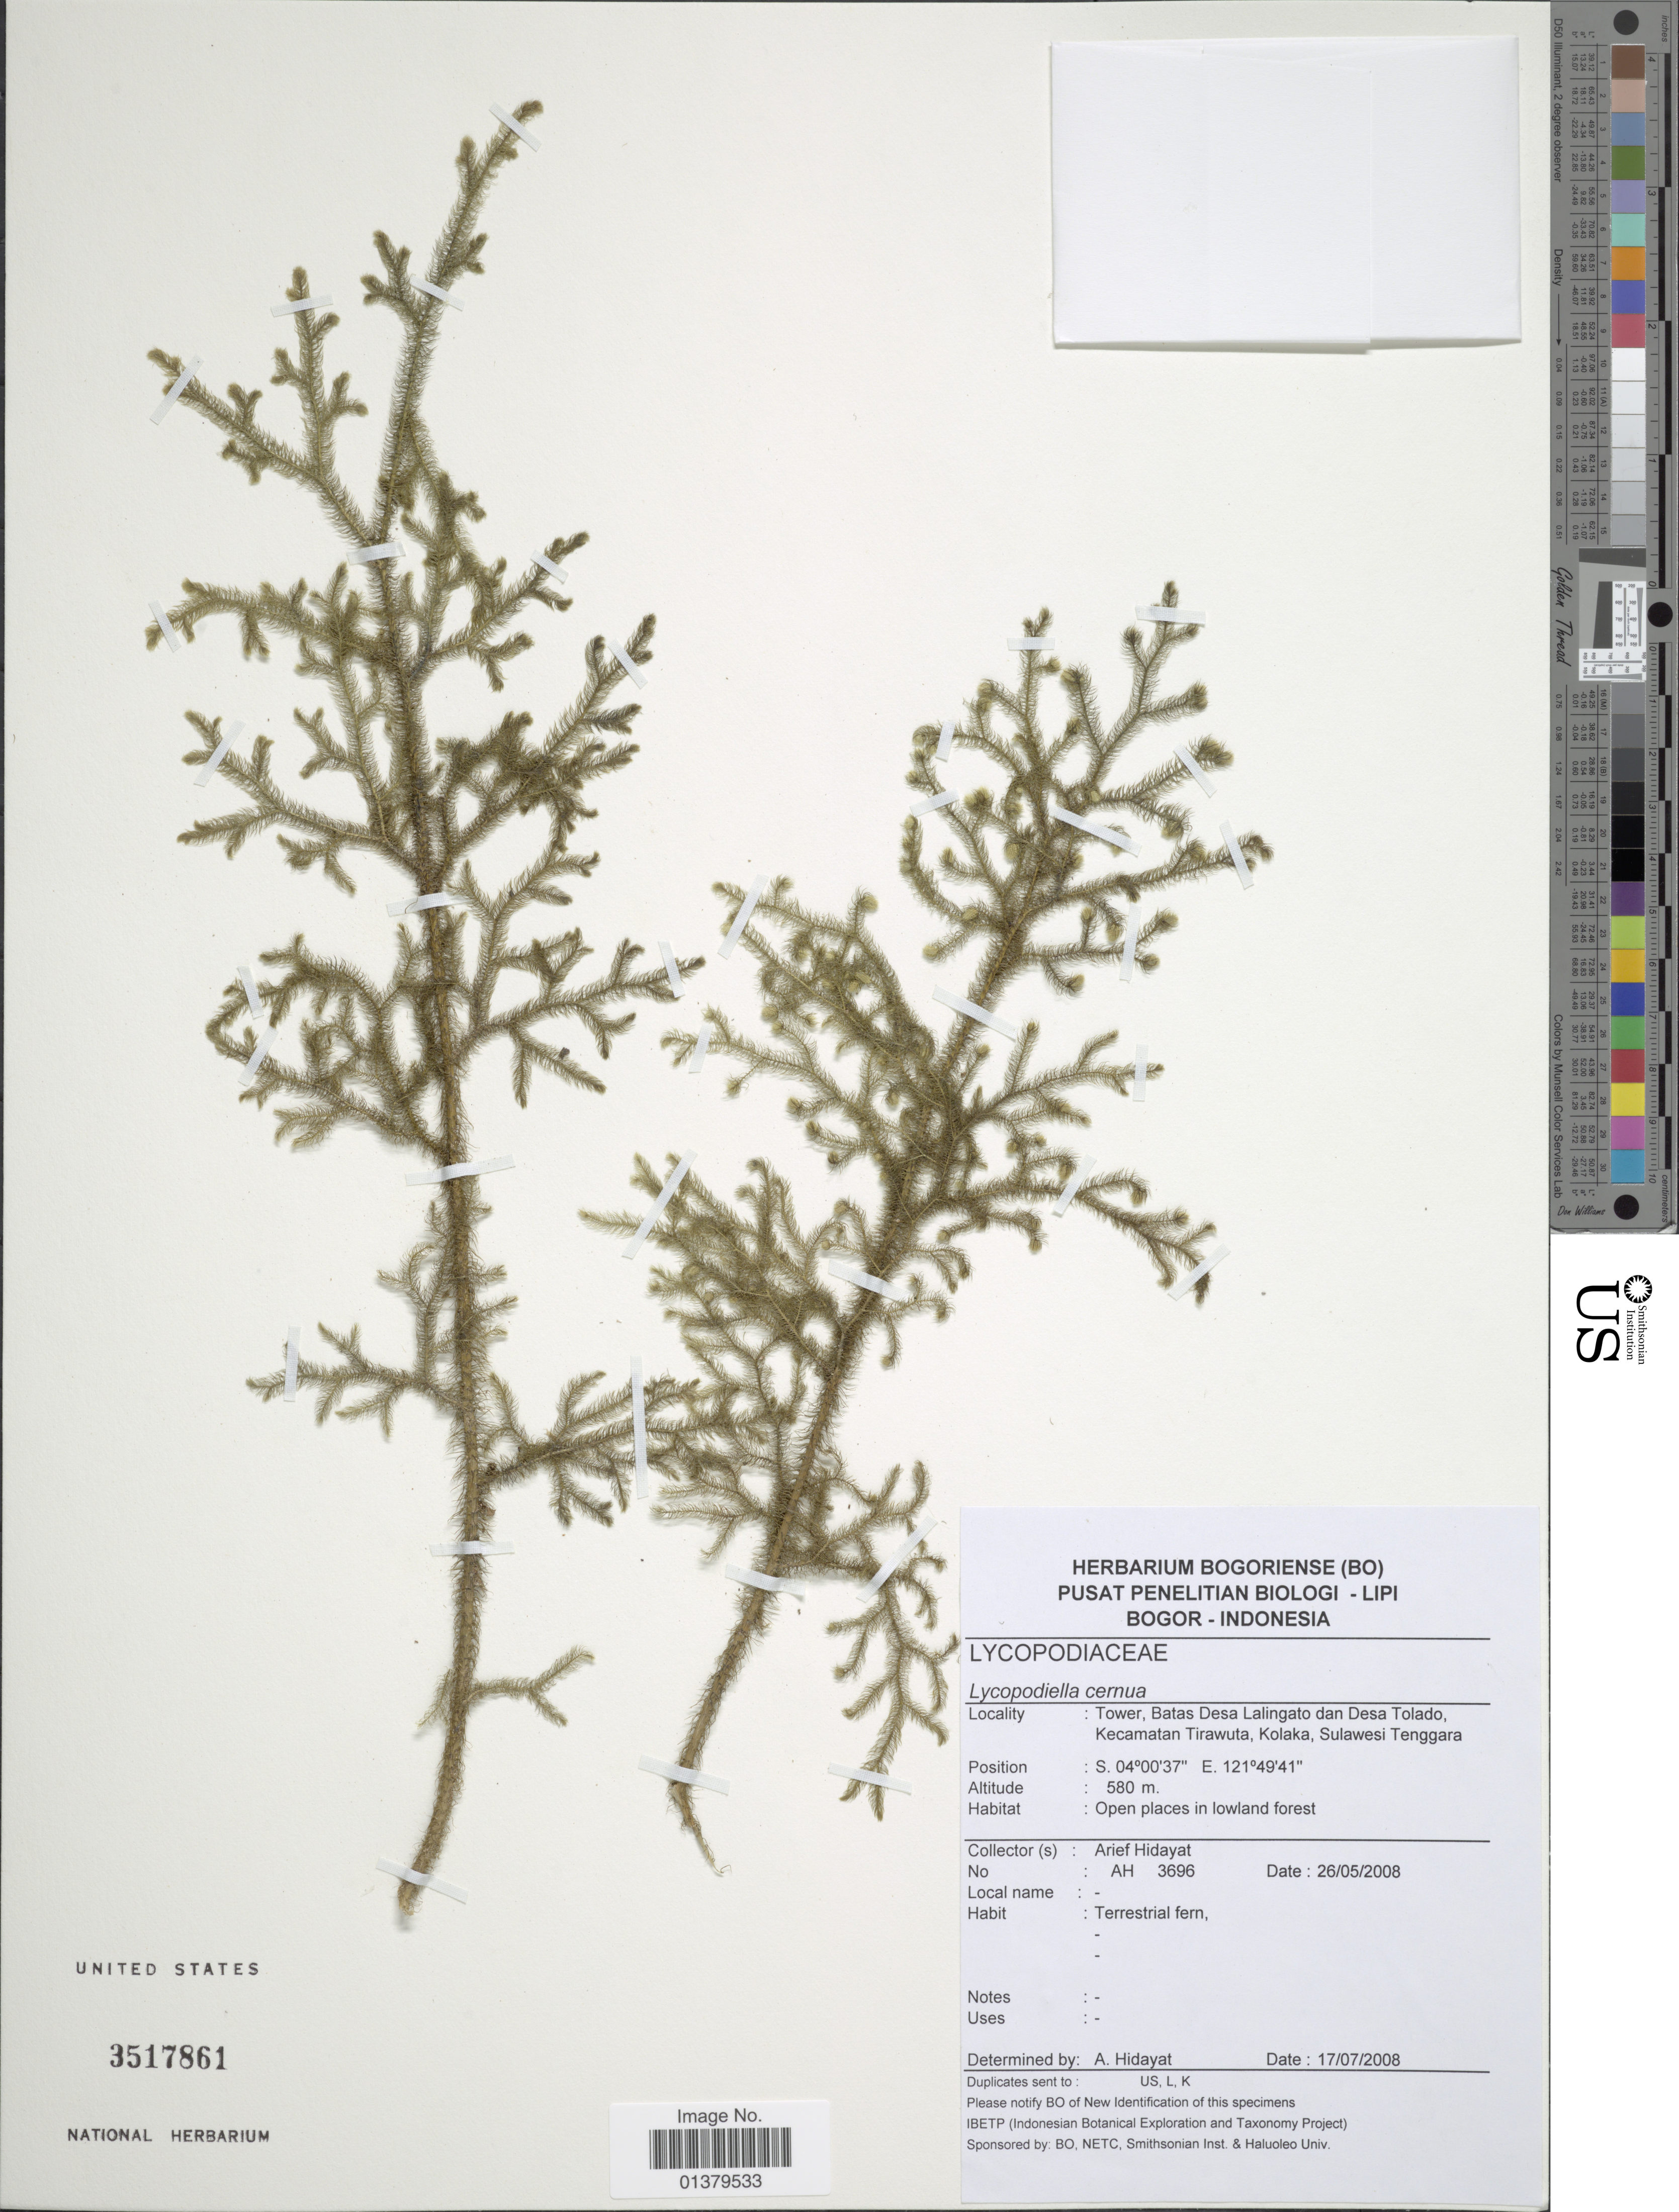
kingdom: Plantae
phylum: Tracheophyta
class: Lycopodiopsida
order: Lycopodiales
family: Lycopodiaceae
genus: Palhinhaea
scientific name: Palhinhaea cernua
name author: (L.) Vasc. & Franco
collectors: A. Hidayat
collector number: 3696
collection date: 2008-05-26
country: Indonesia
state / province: Sulawesi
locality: Tower batas Desa Lalingato dan Desa Tolado, Kecamatan Tirawuta, Kolaka, Sulawesi Tenggara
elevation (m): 580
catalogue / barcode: US 3517861